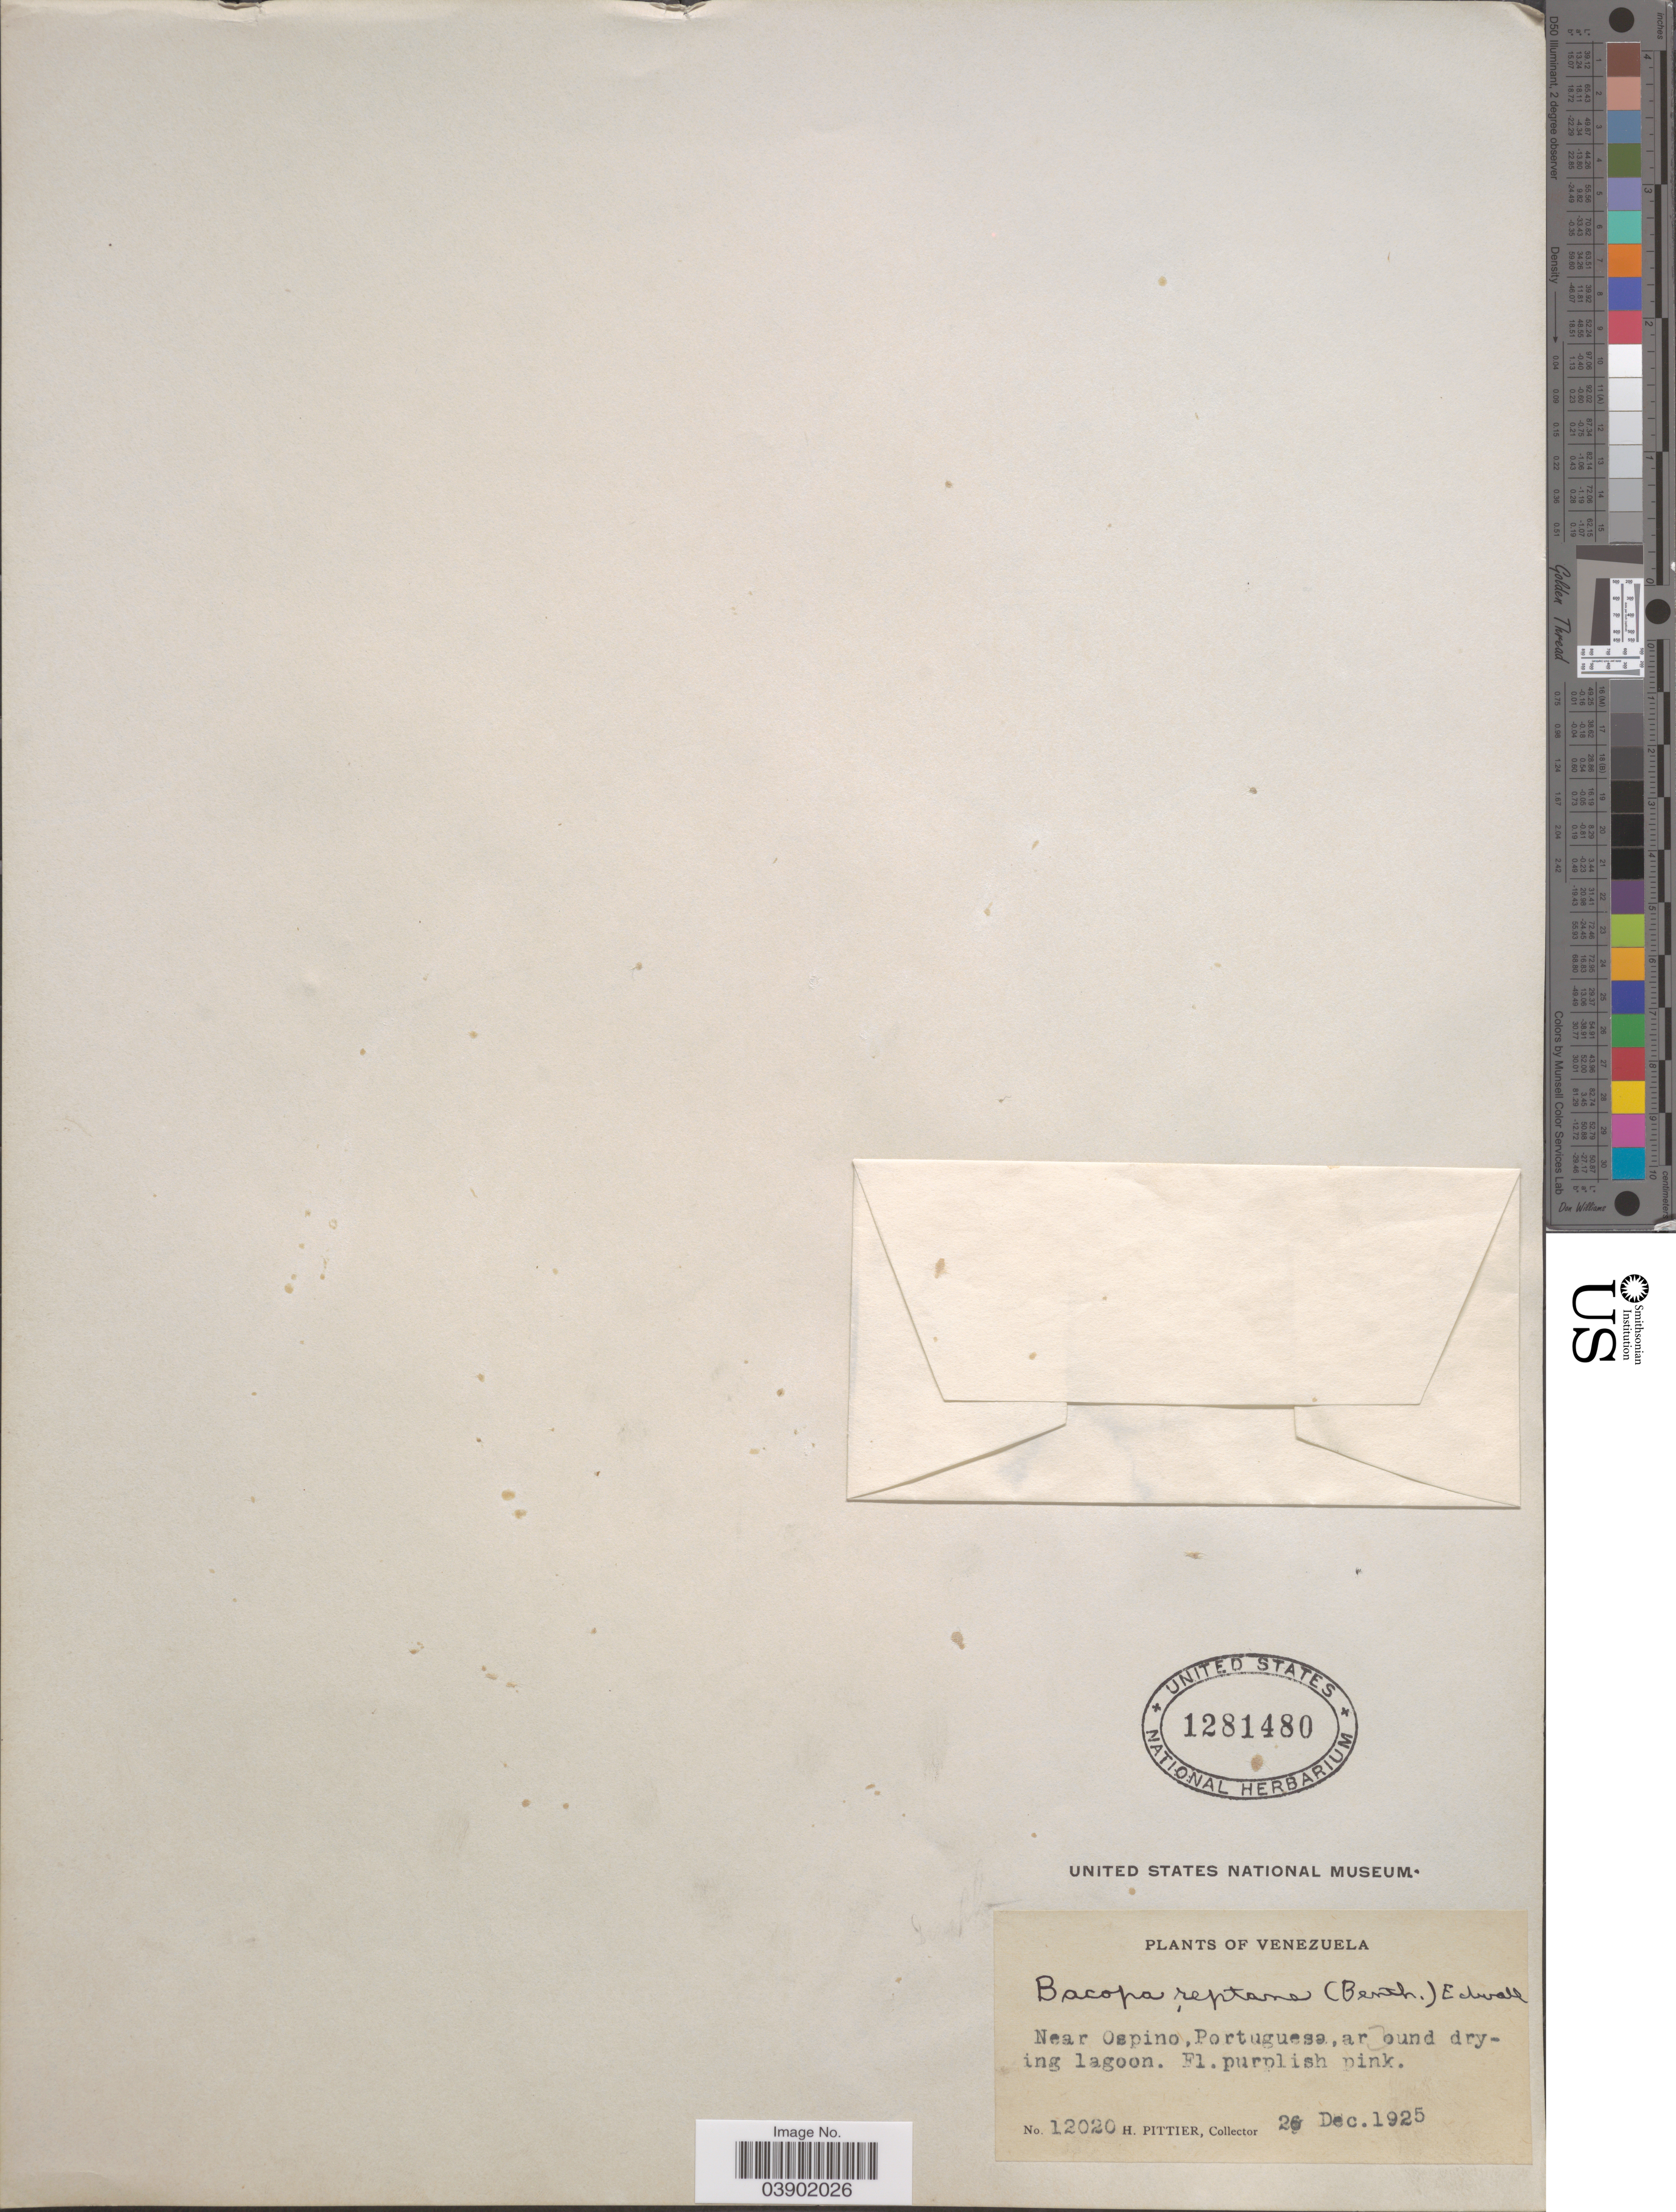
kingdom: Plantae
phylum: Tracheophyta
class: Magnoliopsida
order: Lamiales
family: Plantaginaceae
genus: Bacopa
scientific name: Bacopa reptans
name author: (Benth.) Wettst. ex Edwall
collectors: H. F. Pittier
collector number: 12020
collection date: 1925-12-26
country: Venezuela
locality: Near Ospino, Portuguesa.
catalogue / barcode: US 1281480